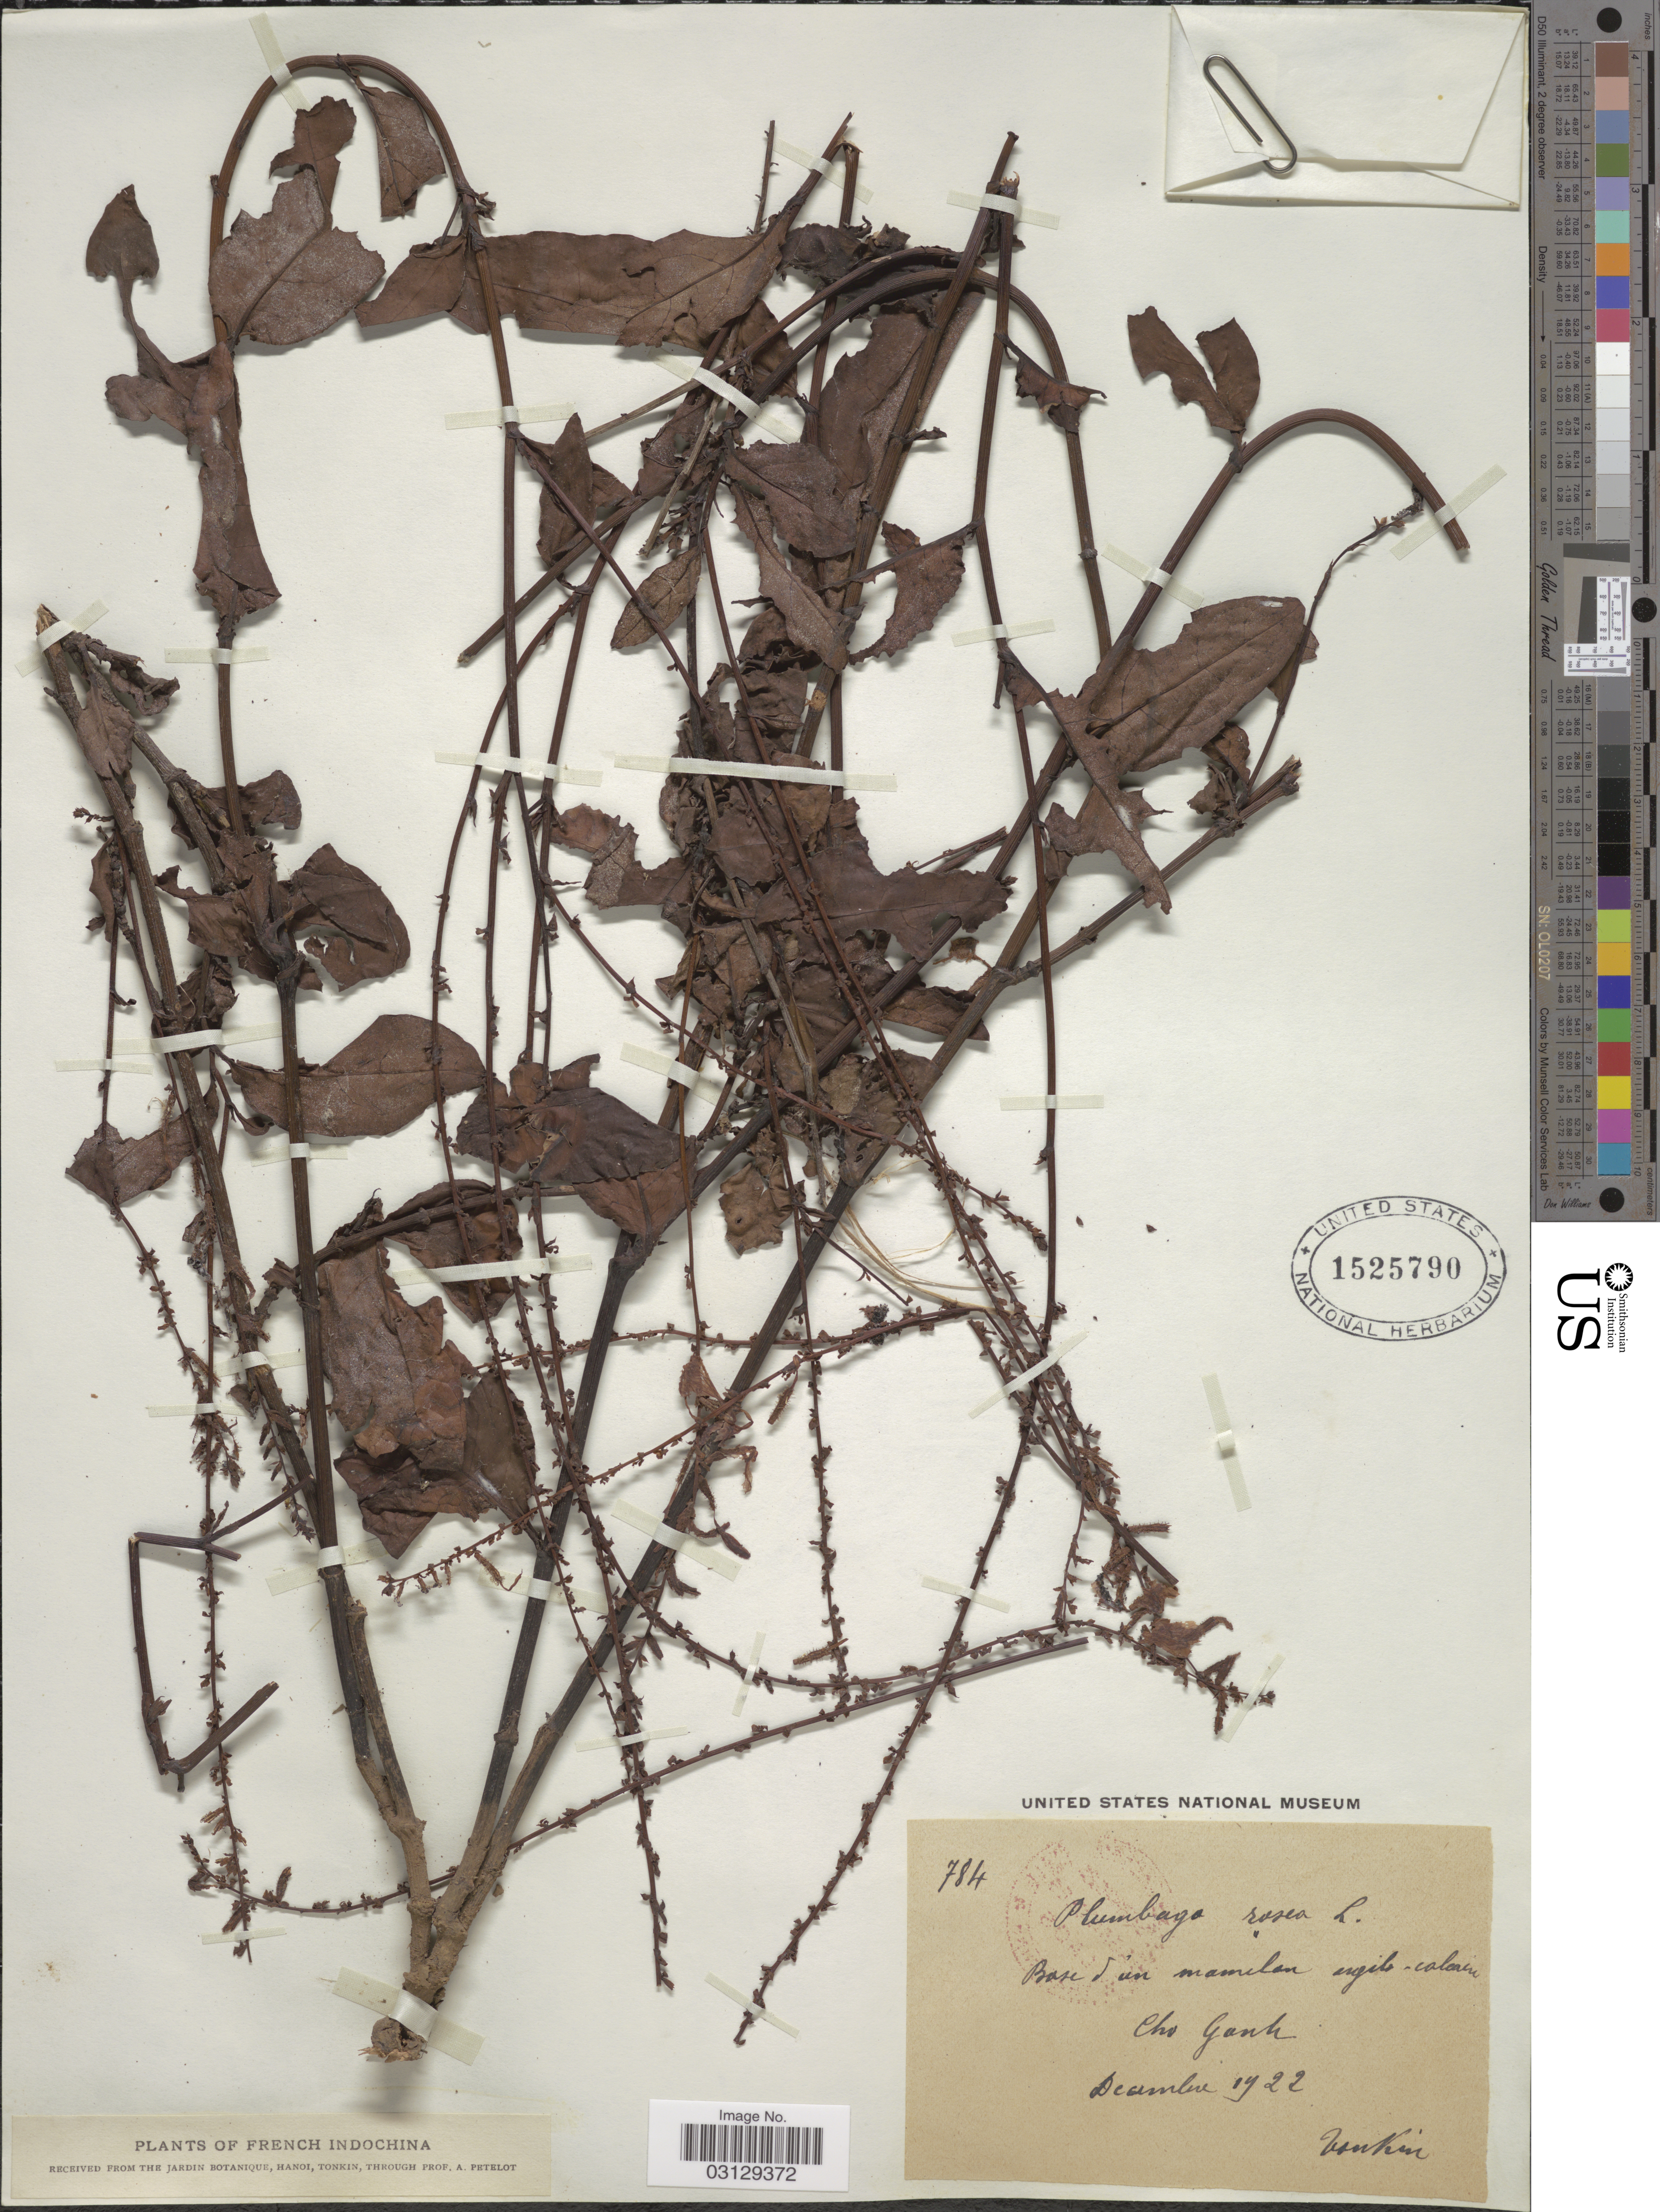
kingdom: Plantae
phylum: Tracheophyta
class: Magnoliopsida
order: Caryophyllales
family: Plumbaginaceae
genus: Plumbago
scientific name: Plumbago indica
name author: L.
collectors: A. Petelot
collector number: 784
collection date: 1922-12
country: Vietnam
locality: Cho Ganh. French Indochina.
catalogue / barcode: US 1525790